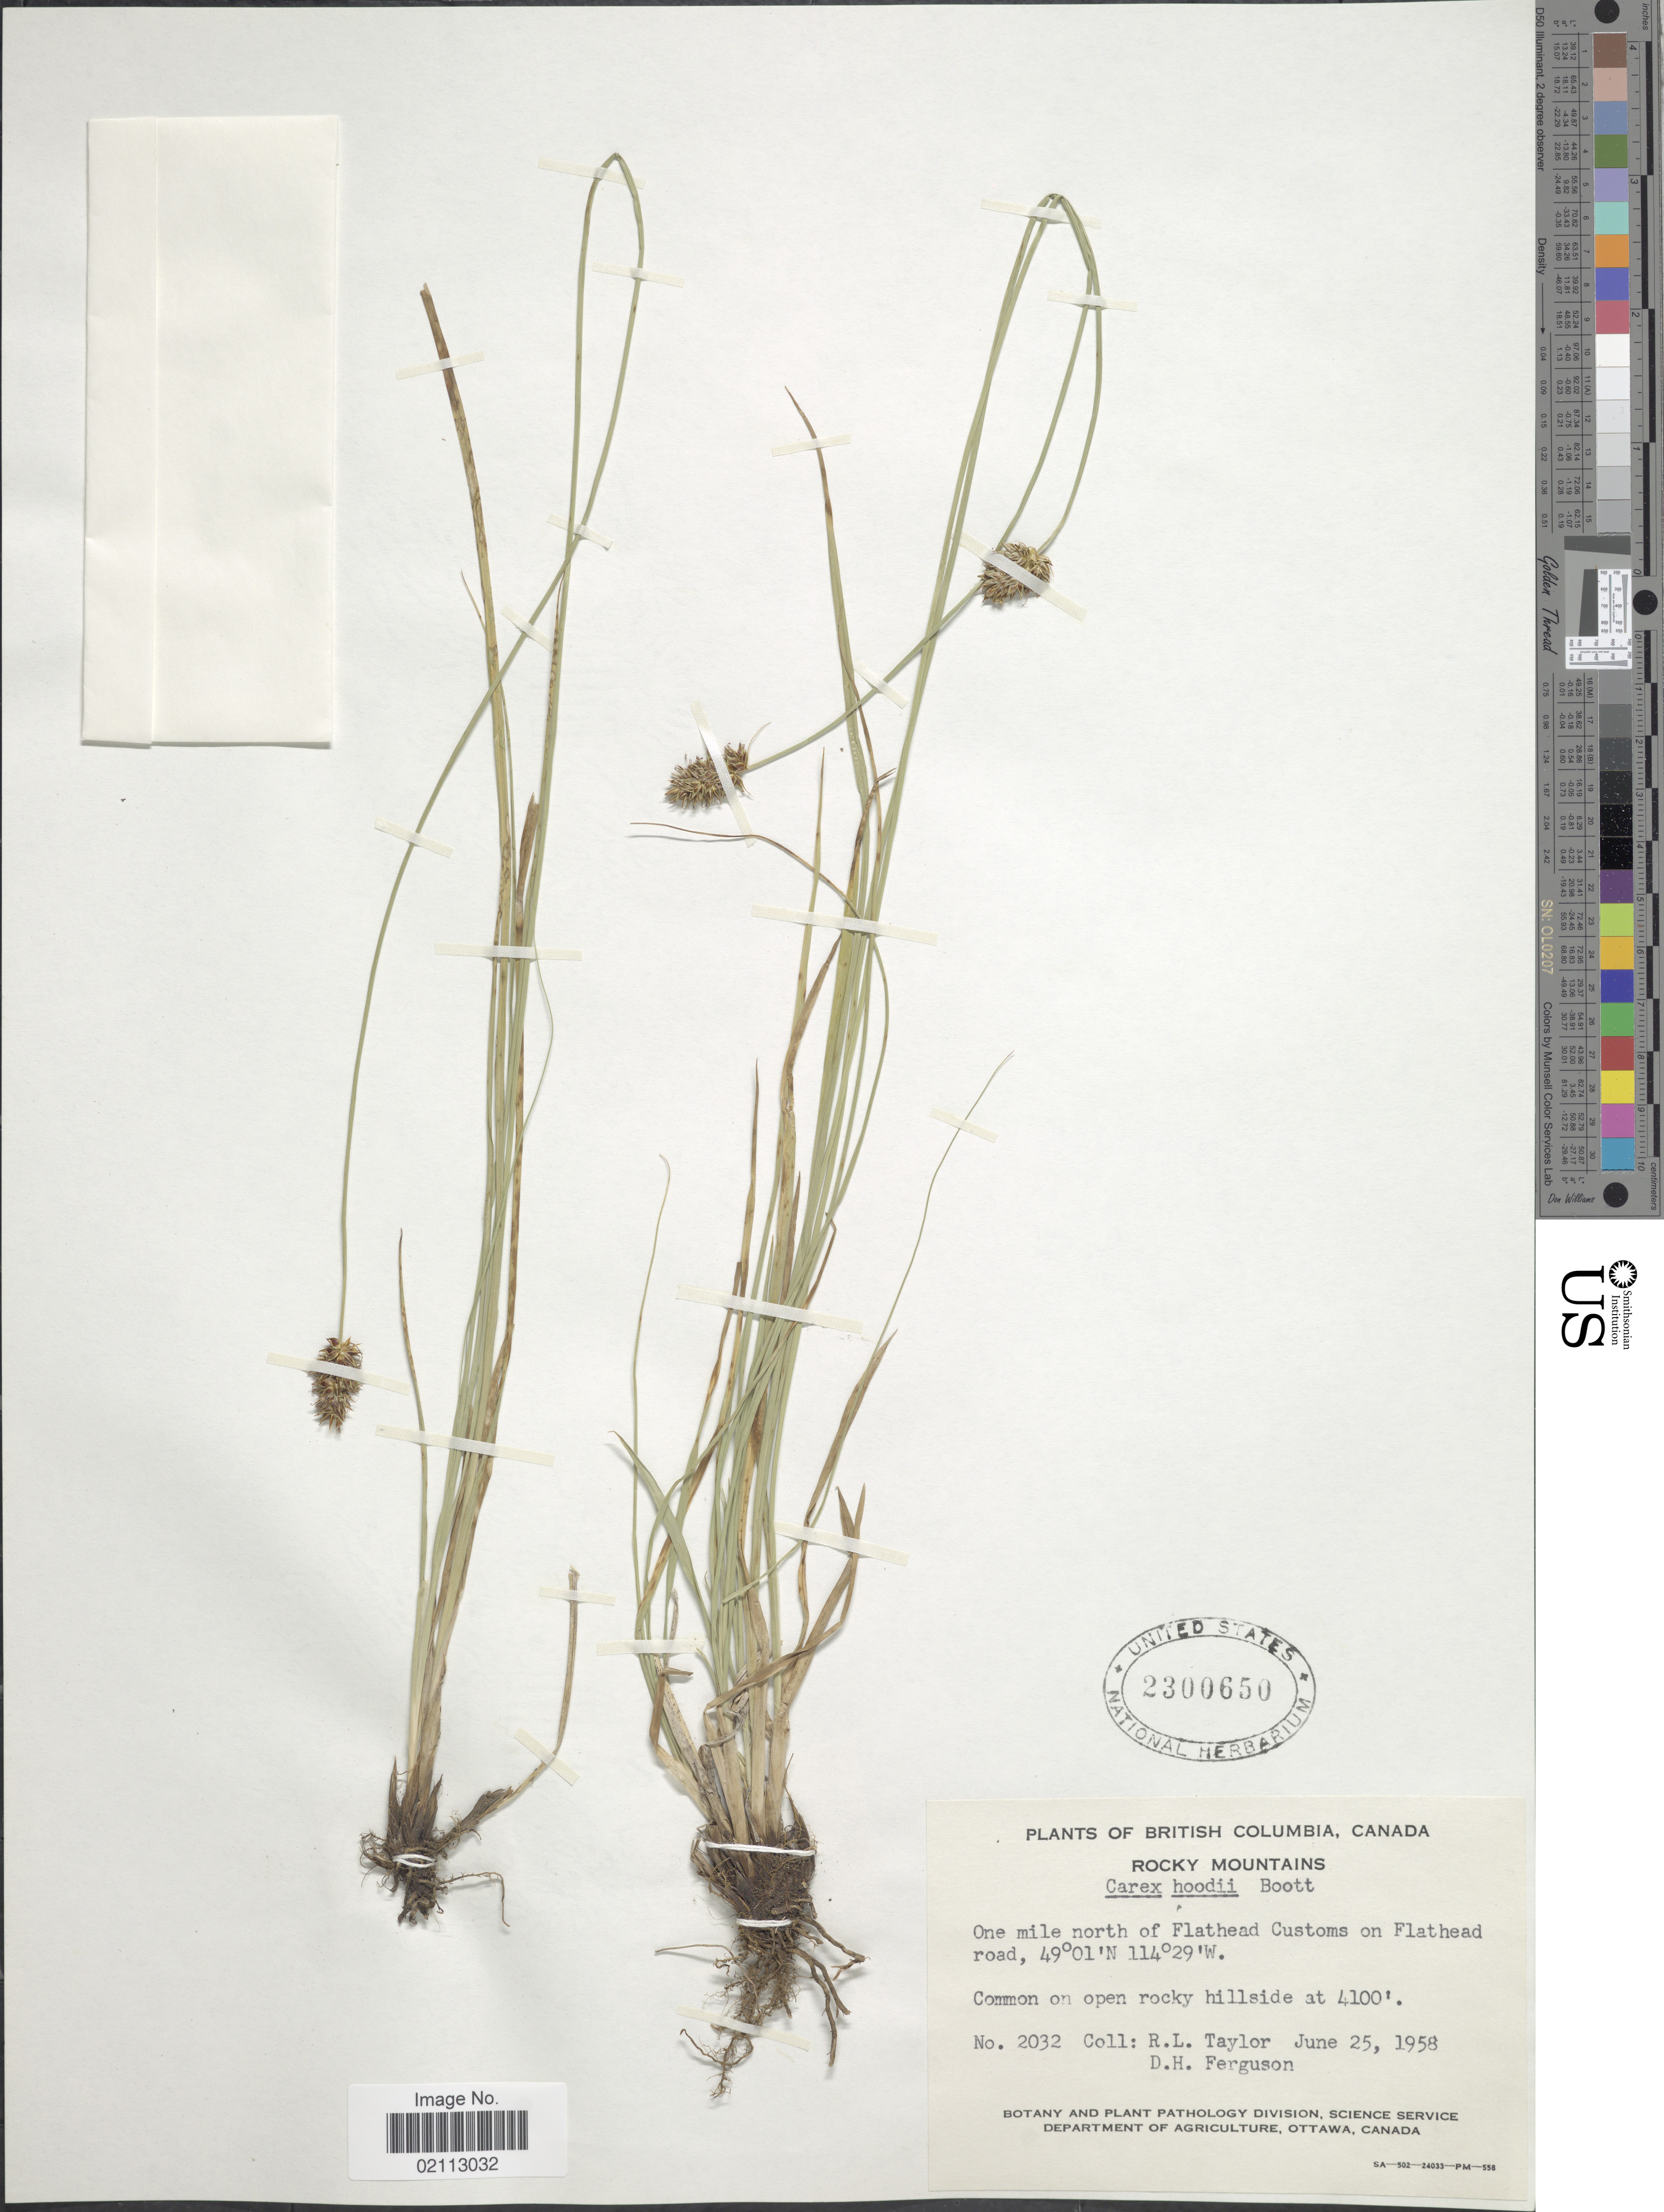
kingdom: Plantae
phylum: Tracheophyta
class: Liliopsida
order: Poales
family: Cyperaceae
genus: Carex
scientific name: Carex hoodii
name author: Boott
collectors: R. Taylor & D. Ferguson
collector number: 2032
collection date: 1958-06-25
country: Canada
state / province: British Columbia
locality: Rocky Mountains. One mile north of Flathead Customs on Flathead road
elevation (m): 1250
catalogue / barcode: US 2300650